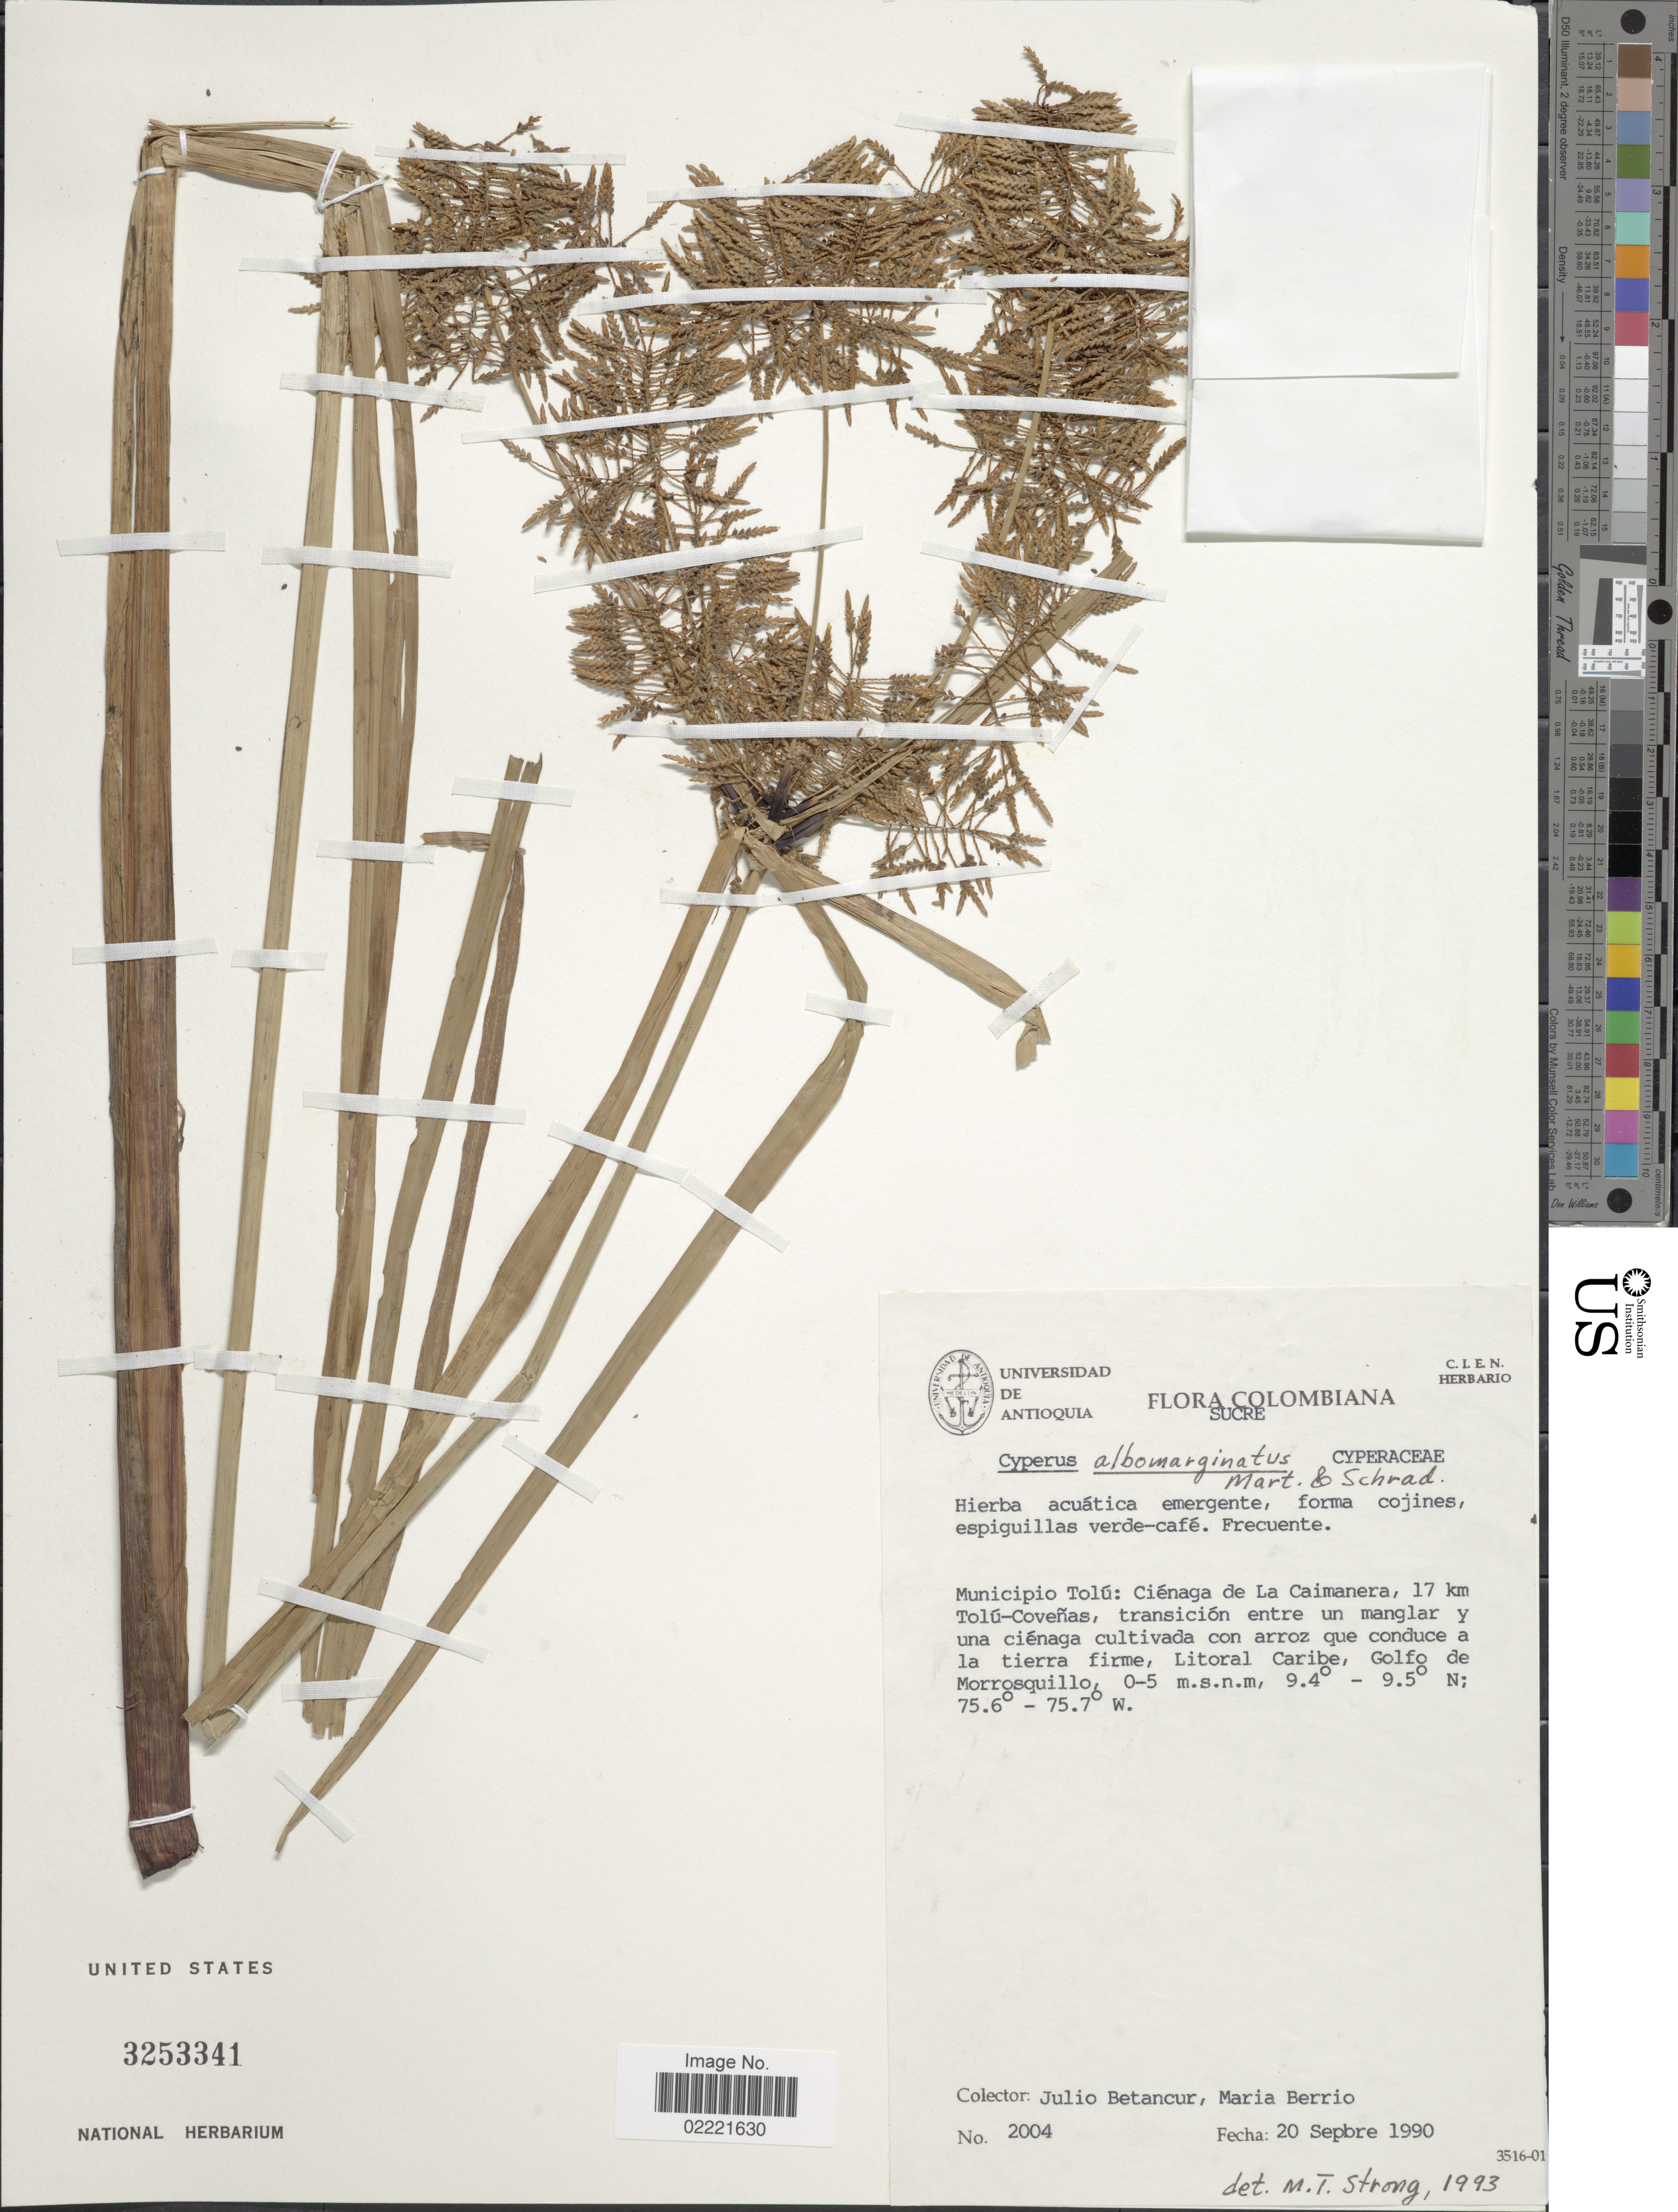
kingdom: Plantae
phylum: Tracheophyta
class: Liliopsida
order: Poales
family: Cyperaceae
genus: Cyperus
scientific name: Cyperus flavicomus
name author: Michx.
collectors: J. Betancur & M. Berrio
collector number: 2004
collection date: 1990-09-20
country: Colombia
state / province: Sucre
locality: Sucre, Municipio Tolu:Cienga de La Caimanera, 17 km Tolu-Covenas, transicion entre un manglar y una cienaga cultivada con arroz que conduce a la tierra firme, Litoral Caribe, Golfo de Morrosquillo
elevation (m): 0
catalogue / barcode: US 3253341